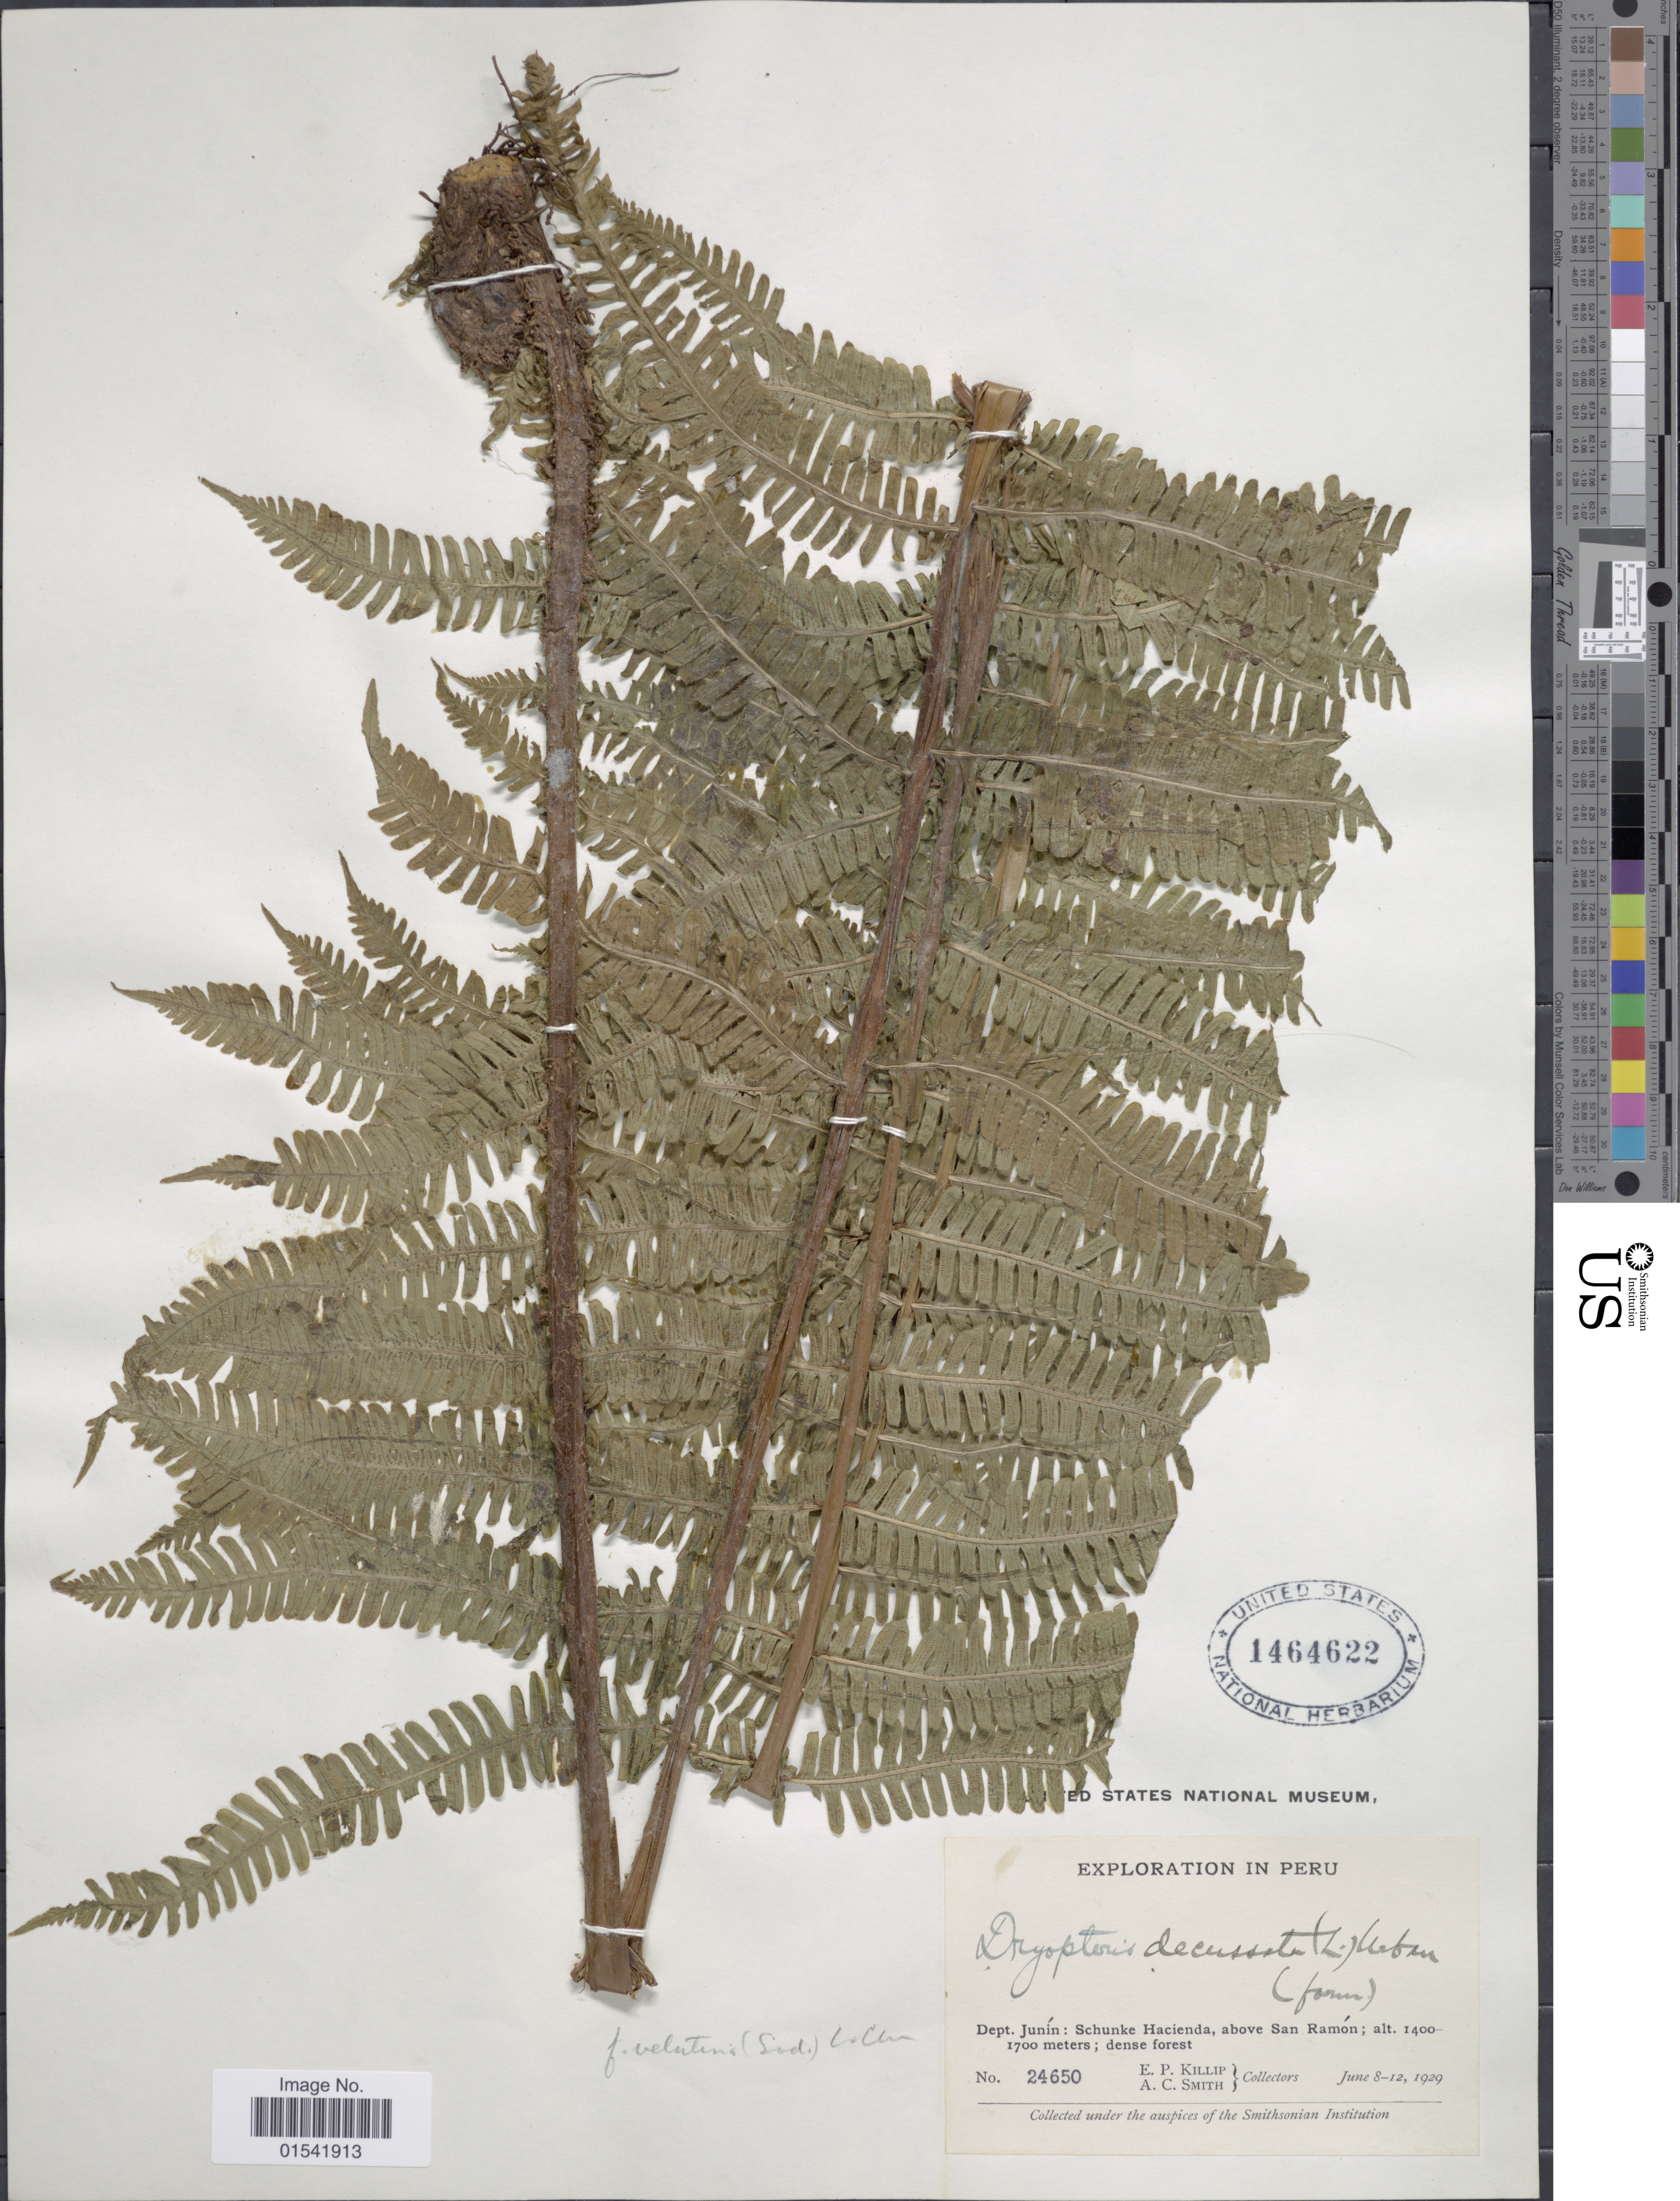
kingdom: Plantae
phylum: Tracheophyta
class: Polypodiopsida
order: Polypodiales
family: Thelypteridaceae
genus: Steiropteris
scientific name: Steiropteris decussata (L.) comb. nov., ined. 2015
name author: (L.)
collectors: E. P. Killip & A. C. Smith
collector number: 24650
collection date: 1929-06-08/1929-06-12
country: Peru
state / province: Junín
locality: Schunke Hacienda, above San Ramón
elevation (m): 1400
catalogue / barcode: US 1464622